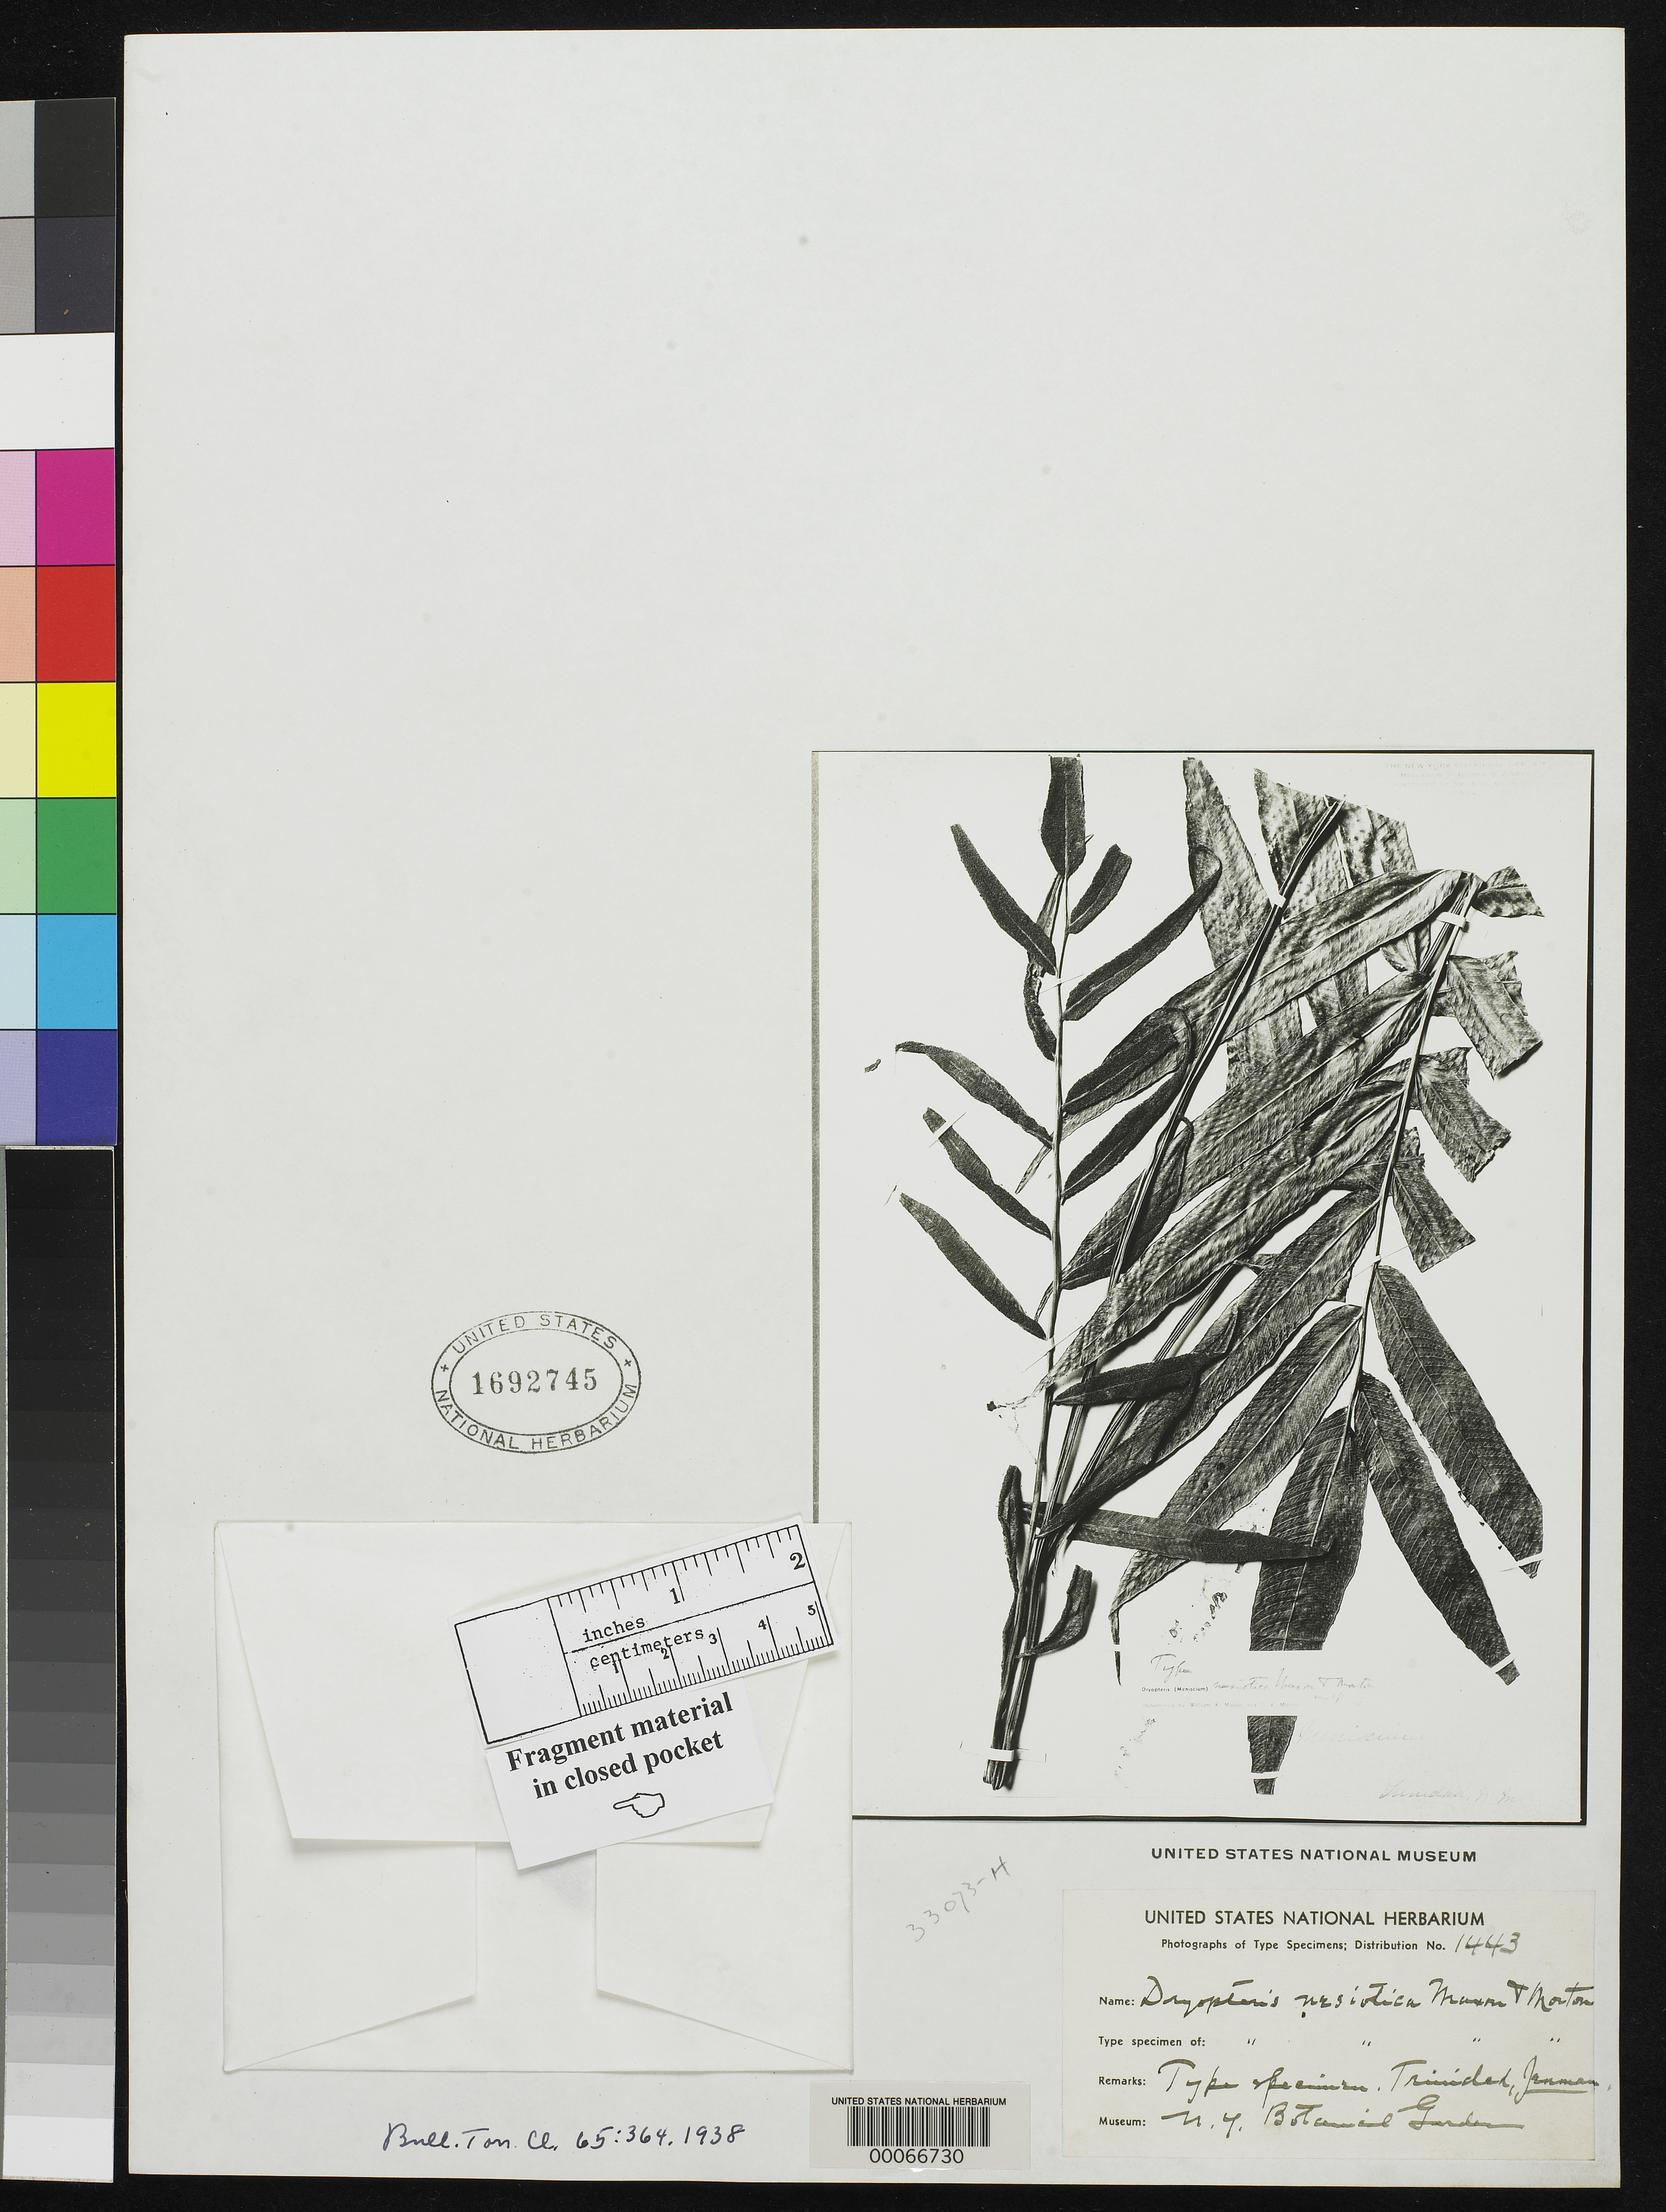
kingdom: Plantae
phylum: Tracheophyta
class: Polypodiopsida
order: Polypodiales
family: Dryopteridaceae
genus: Dryopteris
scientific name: Dryopteris nesiotica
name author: Maxon & C.V. Morton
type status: Type Fragment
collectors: G. S. Jenman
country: Trinidad and Tobago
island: Trinidad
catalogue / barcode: US 1692745